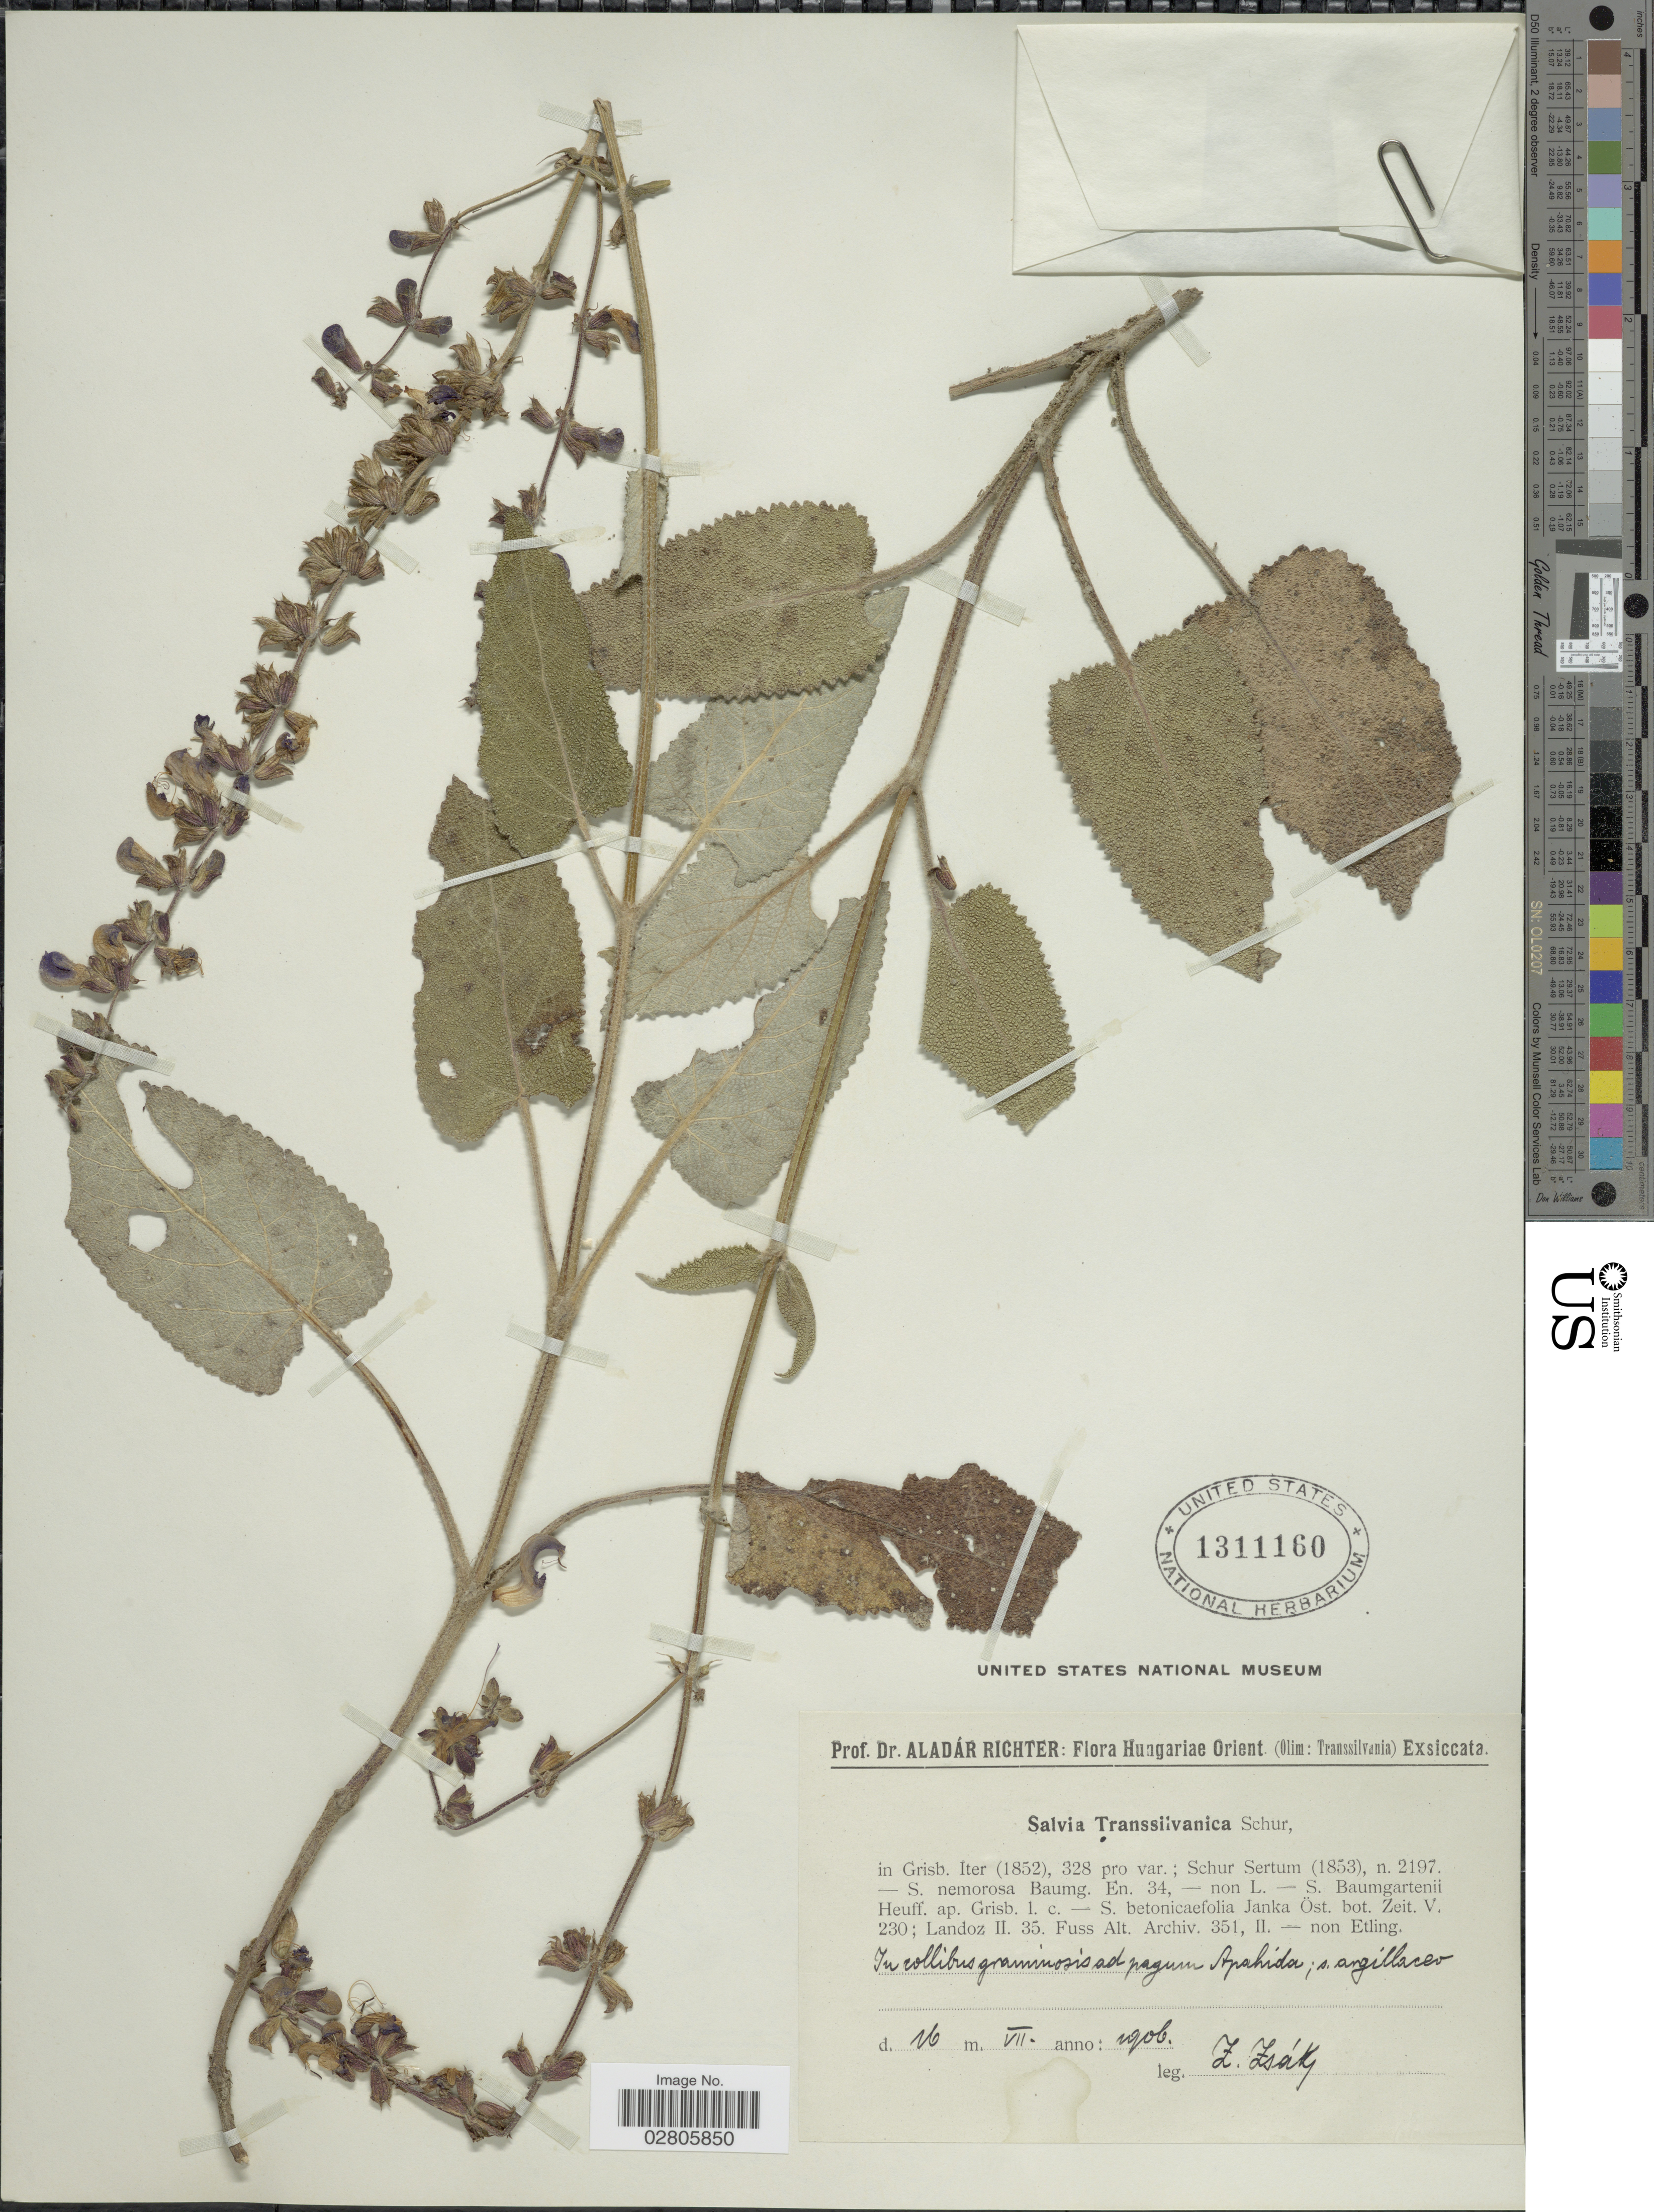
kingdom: Plantae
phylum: Tracheophyta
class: Magnoliopsida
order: Lamiales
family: Lamiaceae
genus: Salvia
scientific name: Salvia transsylvanica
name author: (Schur ex Griseb. & Schenk) Schur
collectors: Z. Zsak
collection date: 1906-07-16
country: Hungary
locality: Hungariae Orient. In collibus graminosis ad pagum Apahida; s. argillaceo.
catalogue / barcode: US 1311160